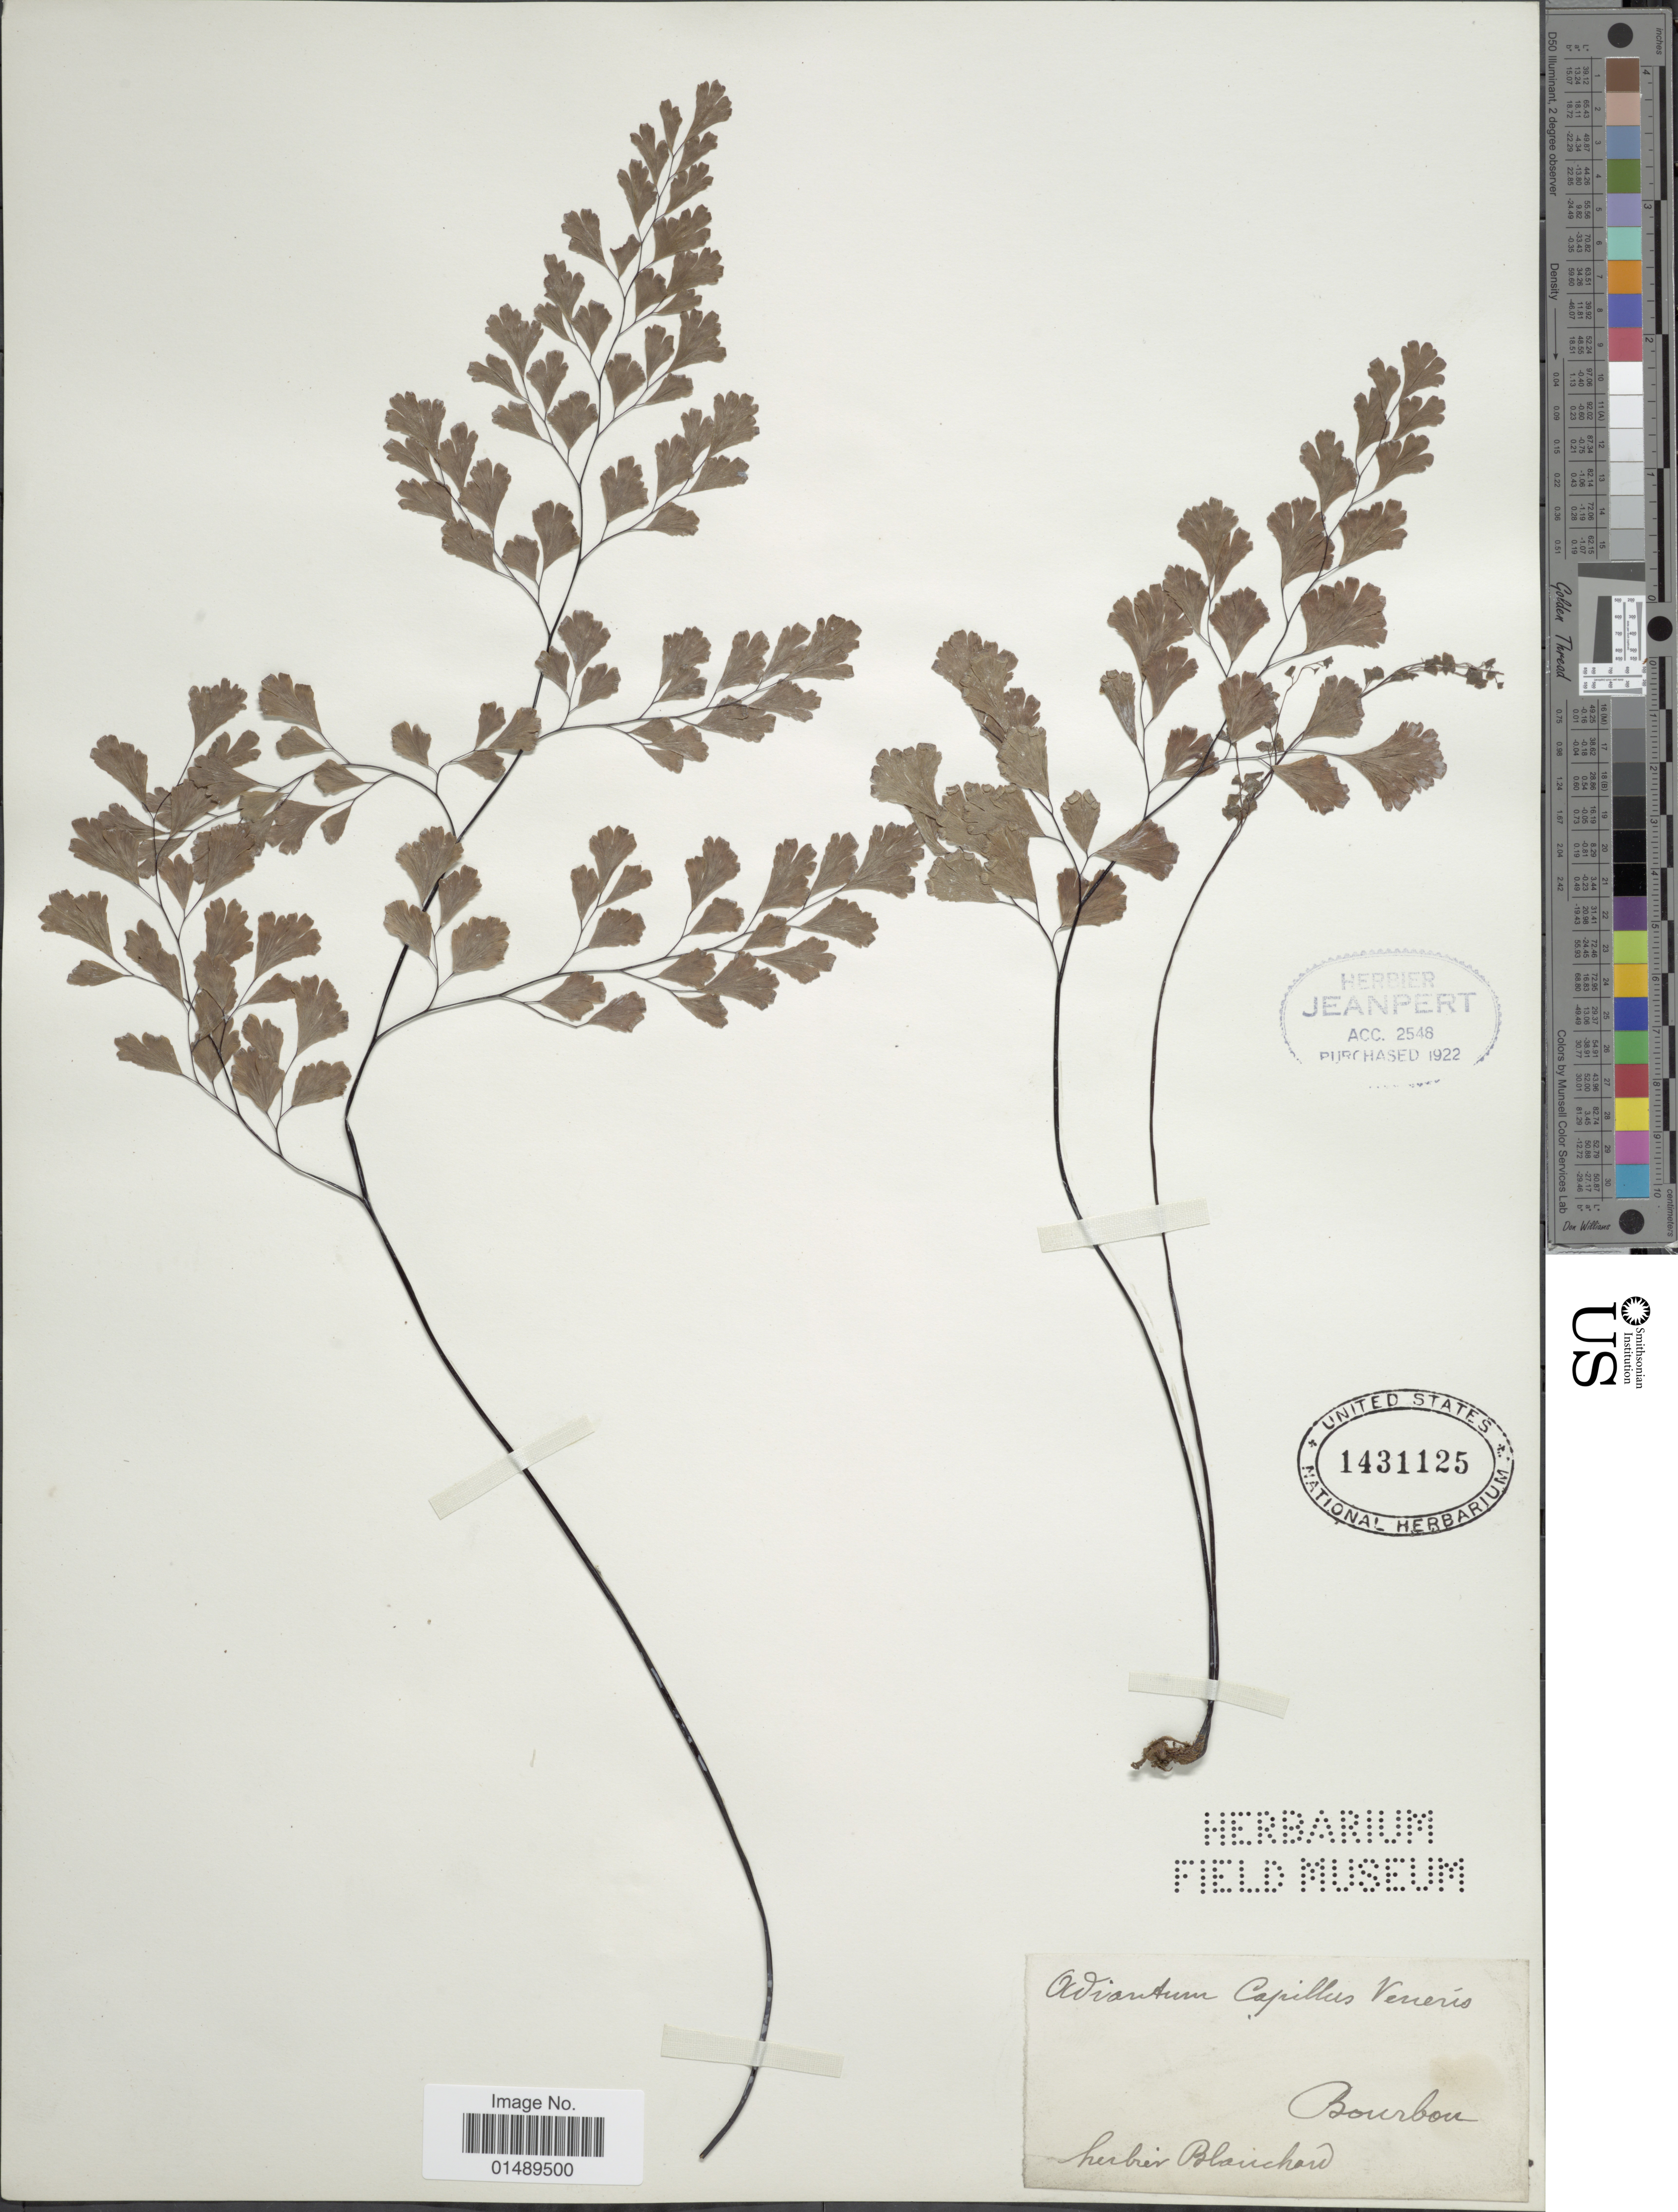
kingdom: Plantae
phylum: Tracheophyta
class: Polypodiopsida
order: Polypodiales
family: Pteridaceae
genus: Adiantum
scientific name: Adiantum capillus-veneris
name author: L.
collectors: ex herb. F. Blanchard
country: Reunion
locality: Bourbon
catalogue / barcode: US 1431125